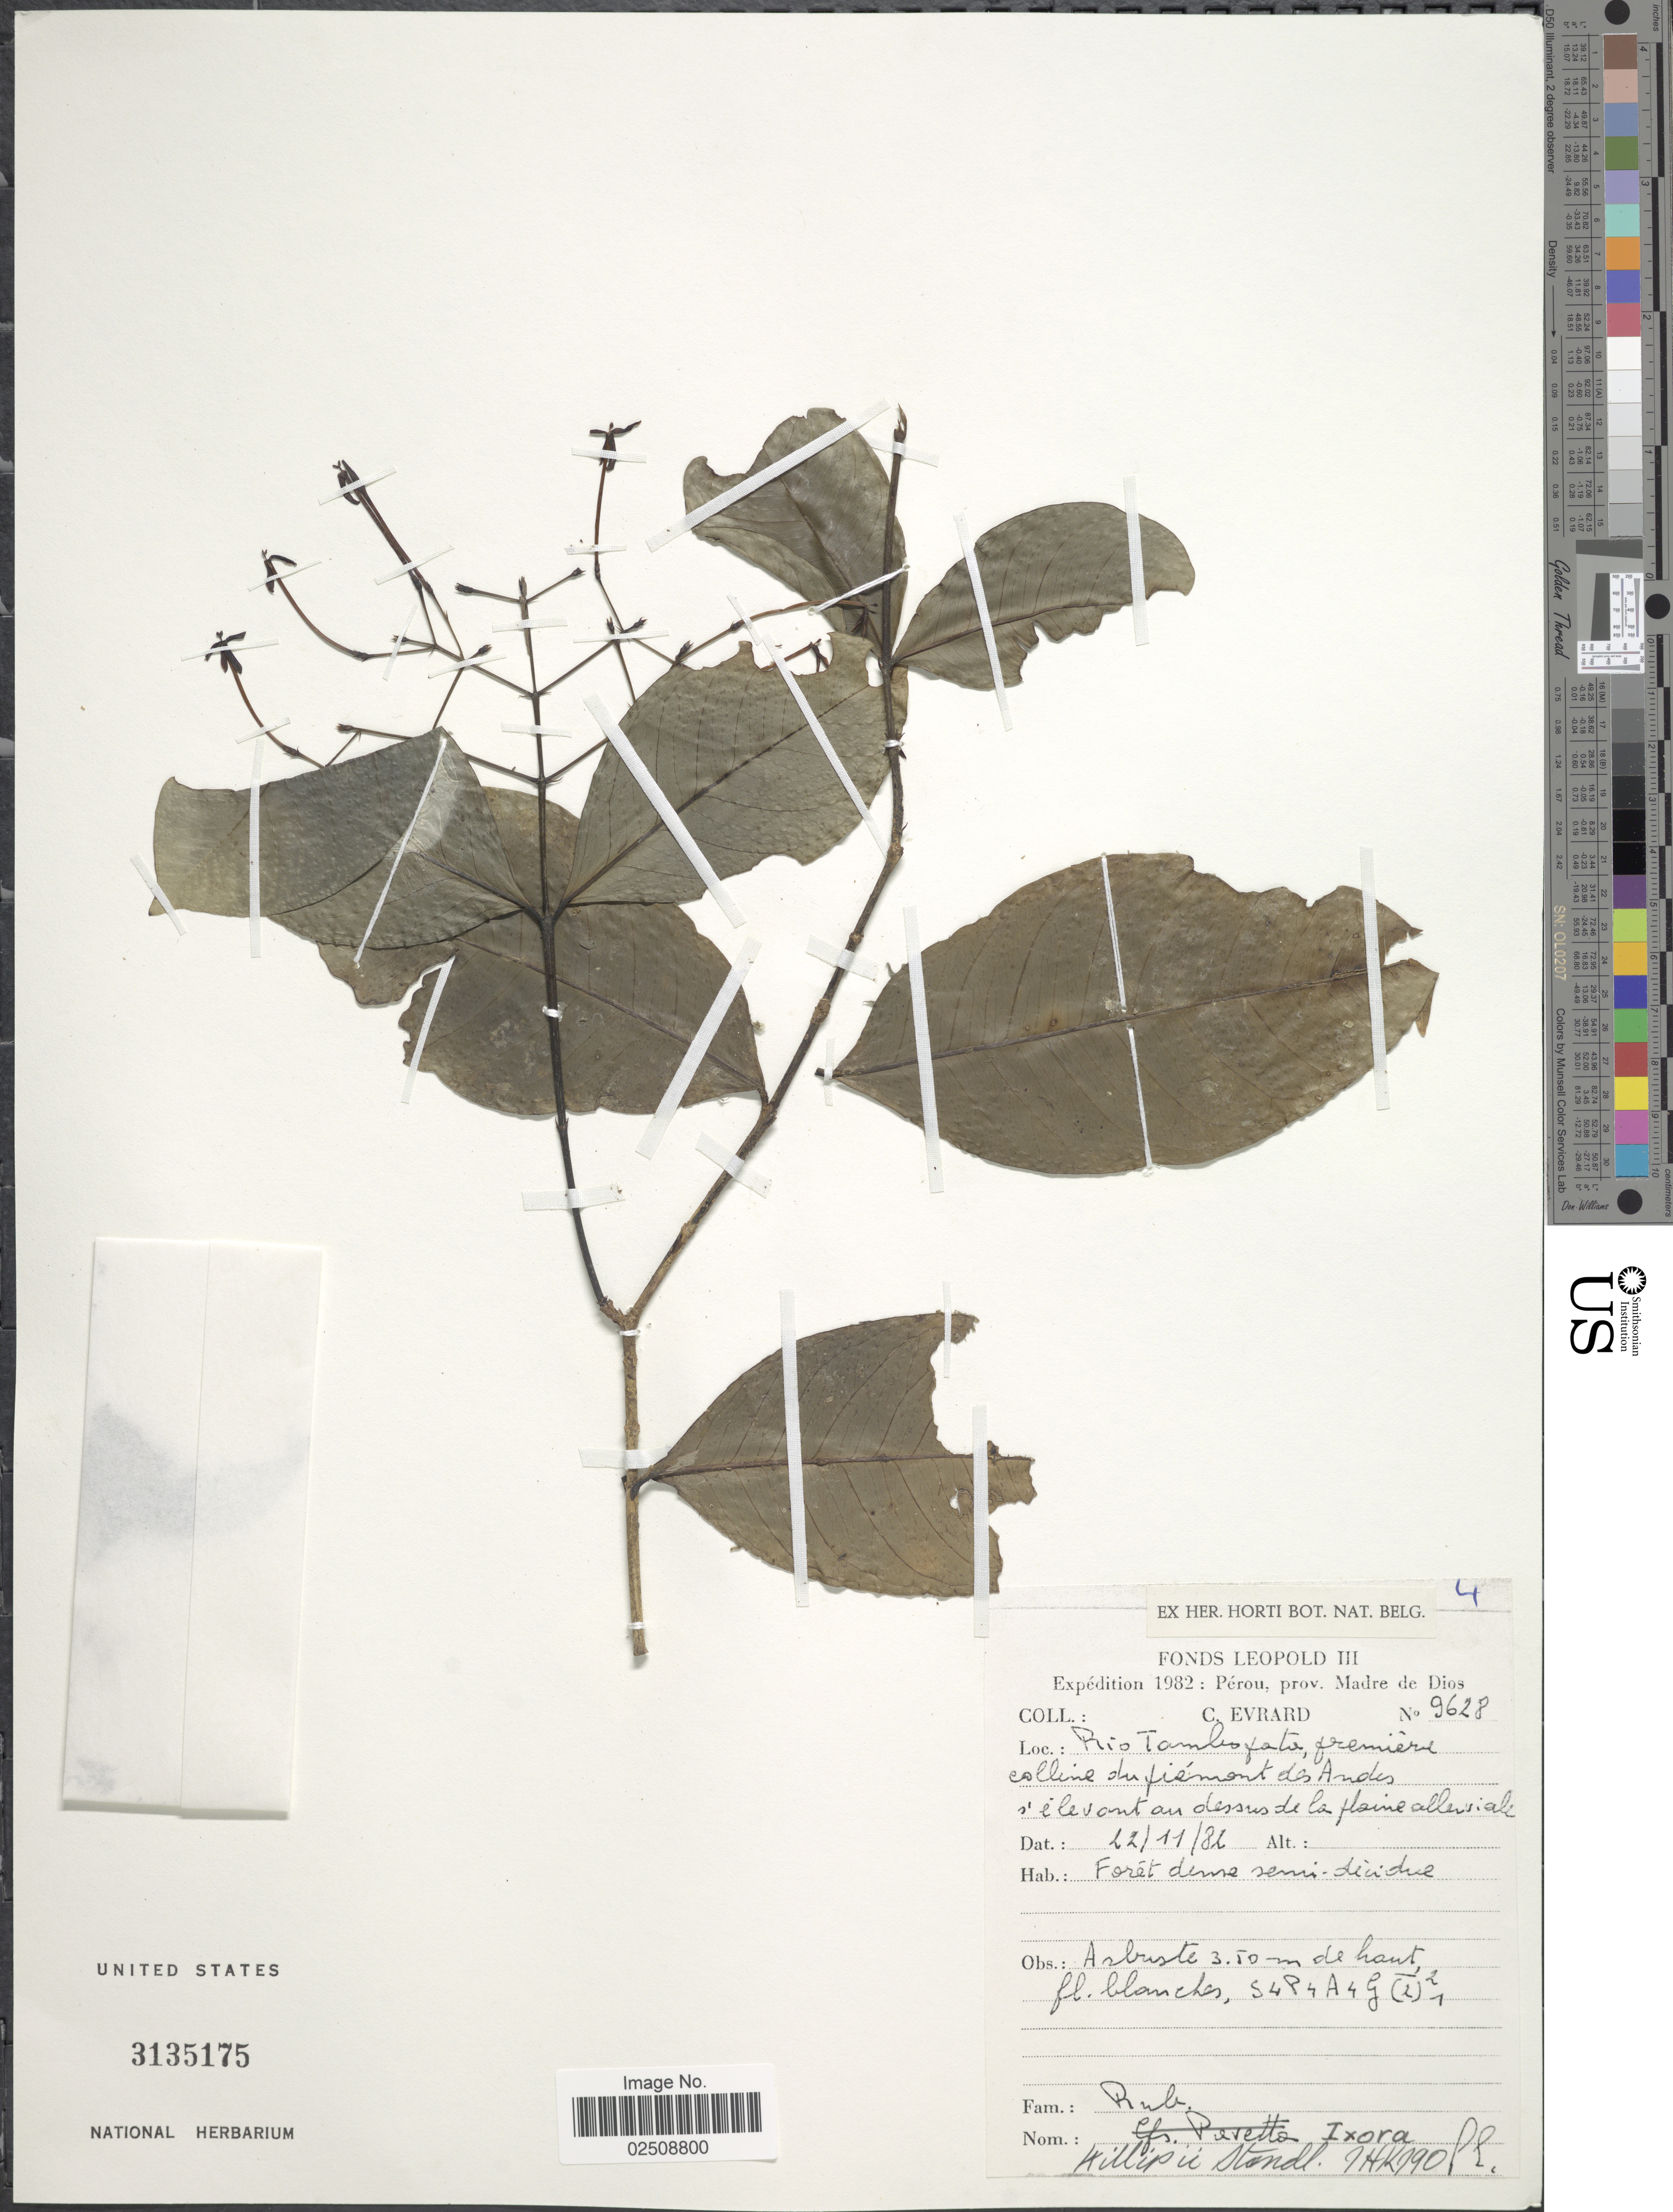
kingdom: Plantae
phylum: Tracheophyta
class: Magnoliopsida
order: Gentianales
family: Rubiaceae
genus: Ixora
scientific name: Ixora killipii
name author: Standl.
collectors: C. Evrard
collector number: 9628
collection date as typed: Transcribed d/m/y: 22/11/82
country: Peru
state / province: Madre de Dios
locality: Perou, prov. Madre de Dios. Rio Tambofata, premiere colline du fiemont des Andes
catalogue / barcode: US 3135175